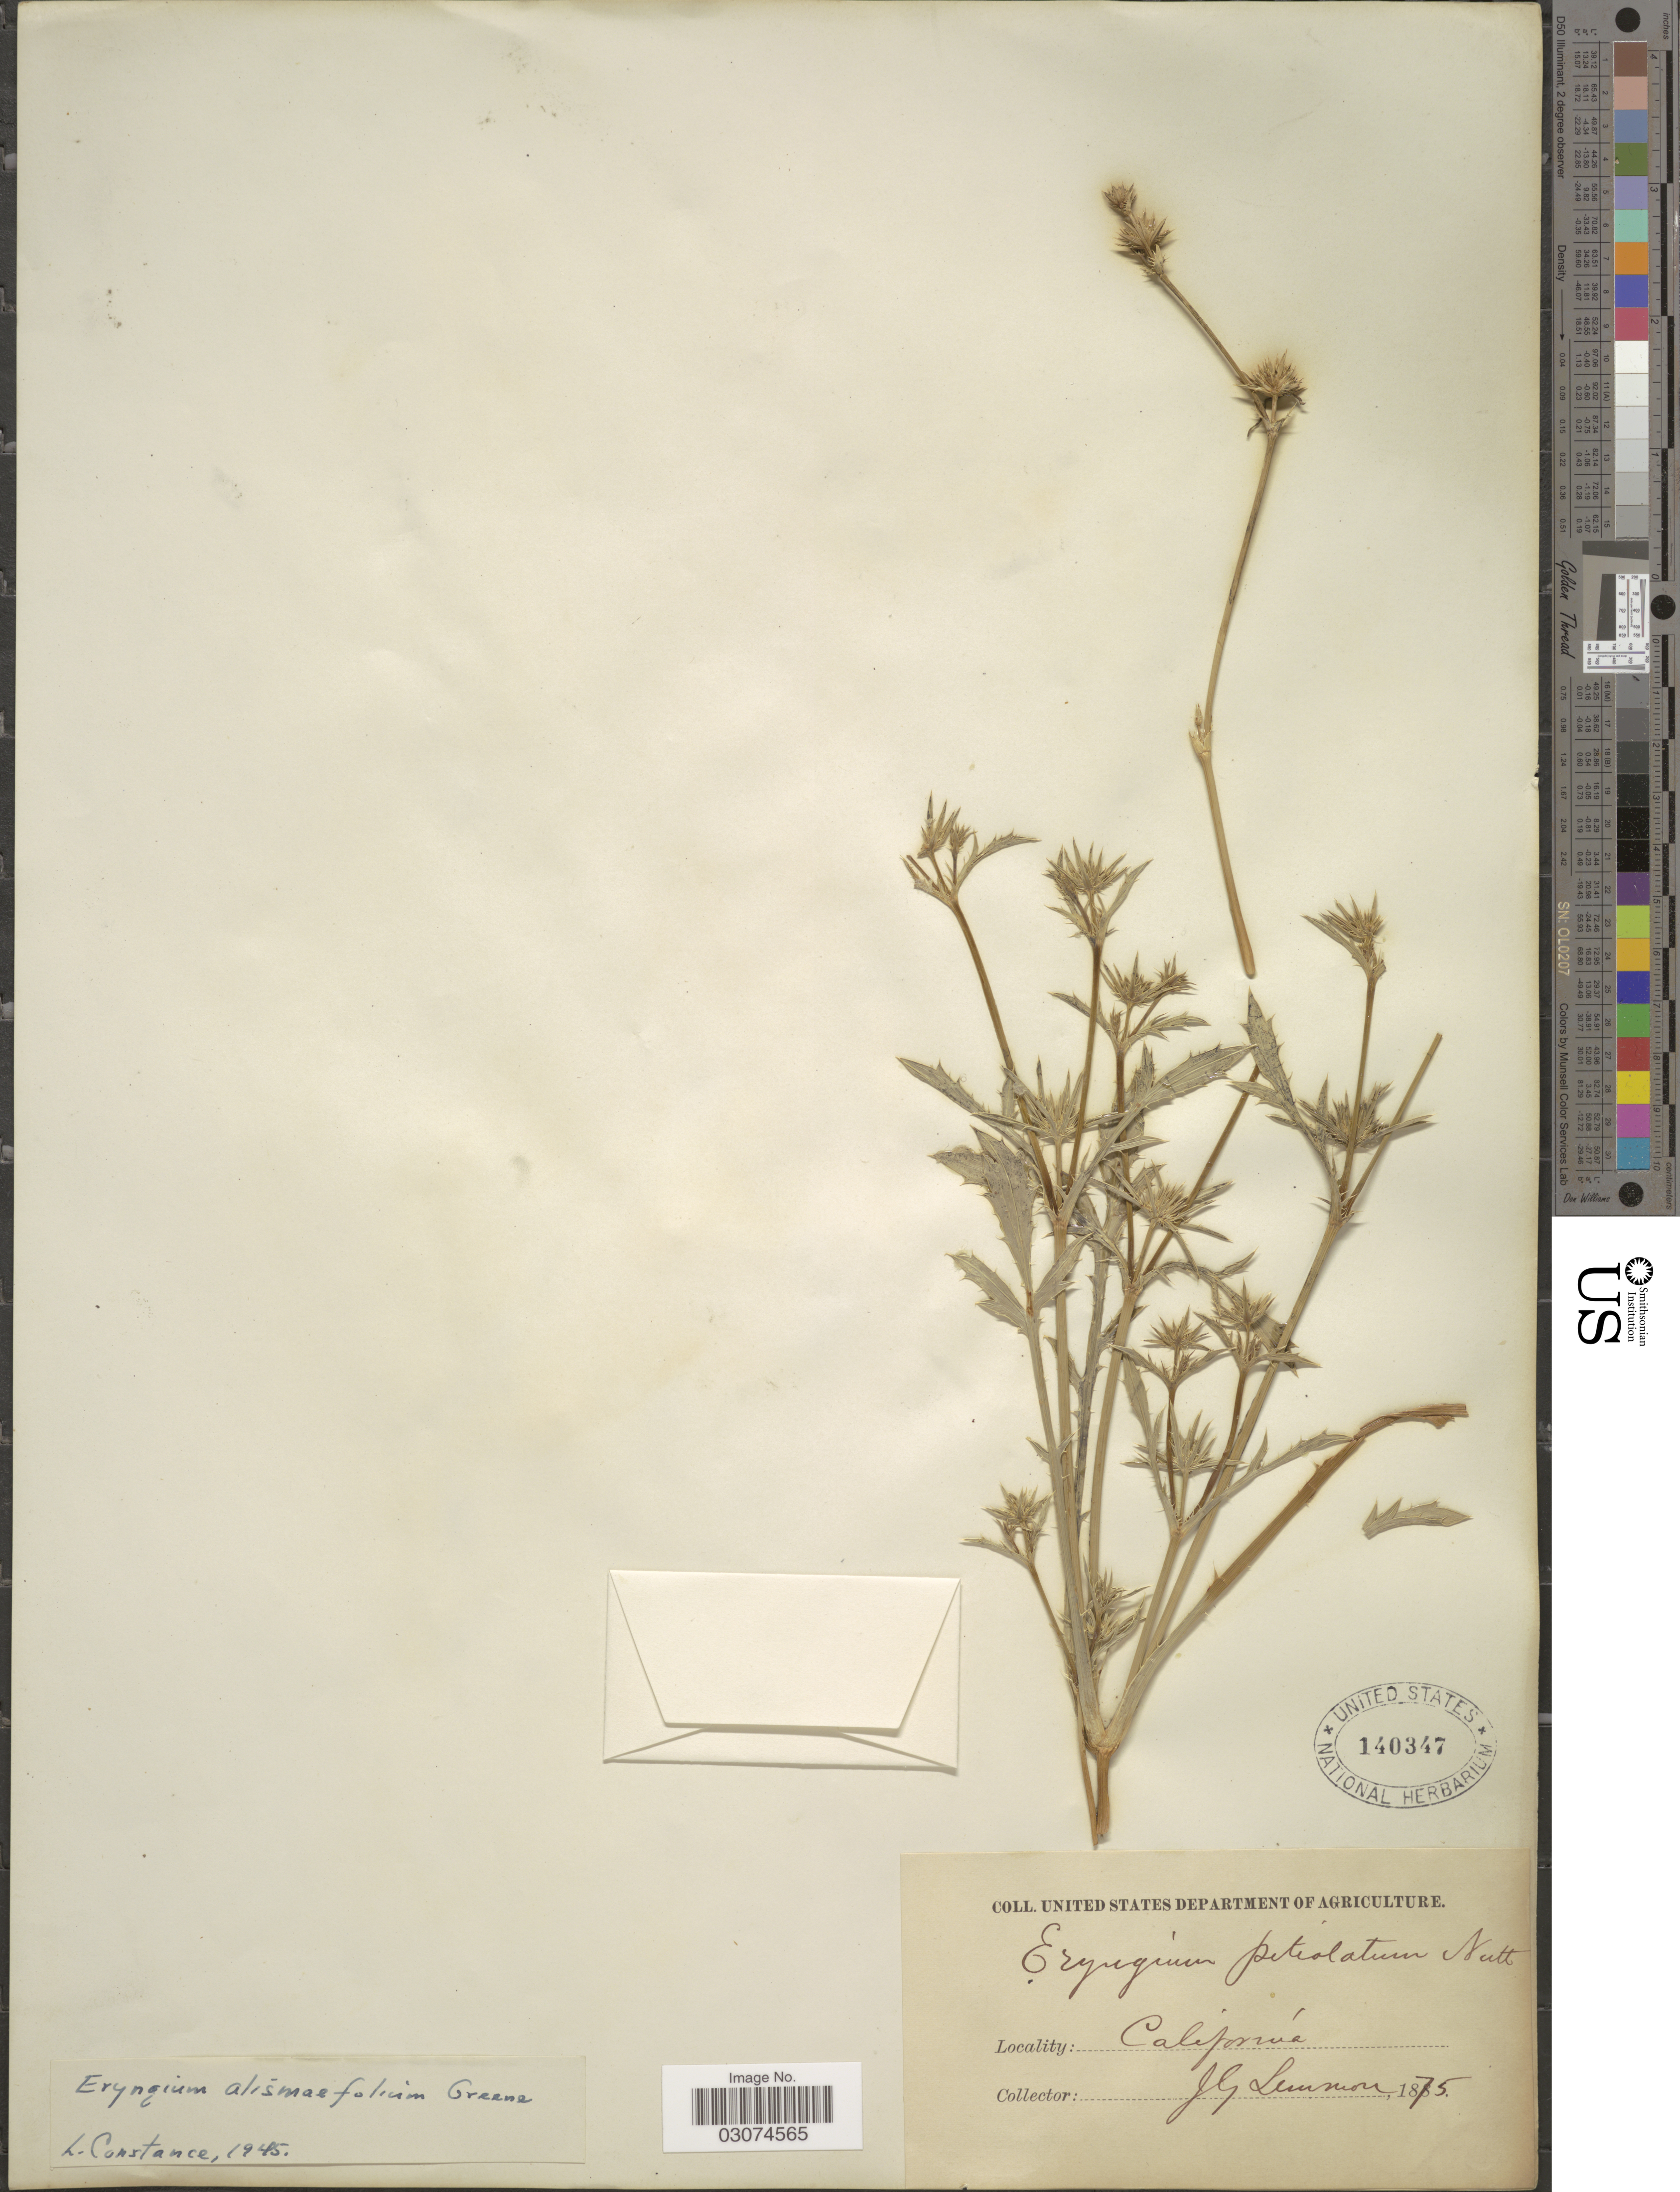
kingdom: Plantae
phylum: Tracheophyta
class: Magnoliopsida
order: Apiales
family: Apiaceae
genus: Eryngium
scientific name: Eryngium alismifolium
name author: Greene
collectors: J. Lemmon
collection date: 1875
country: United States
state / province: California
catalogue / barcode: US 140347